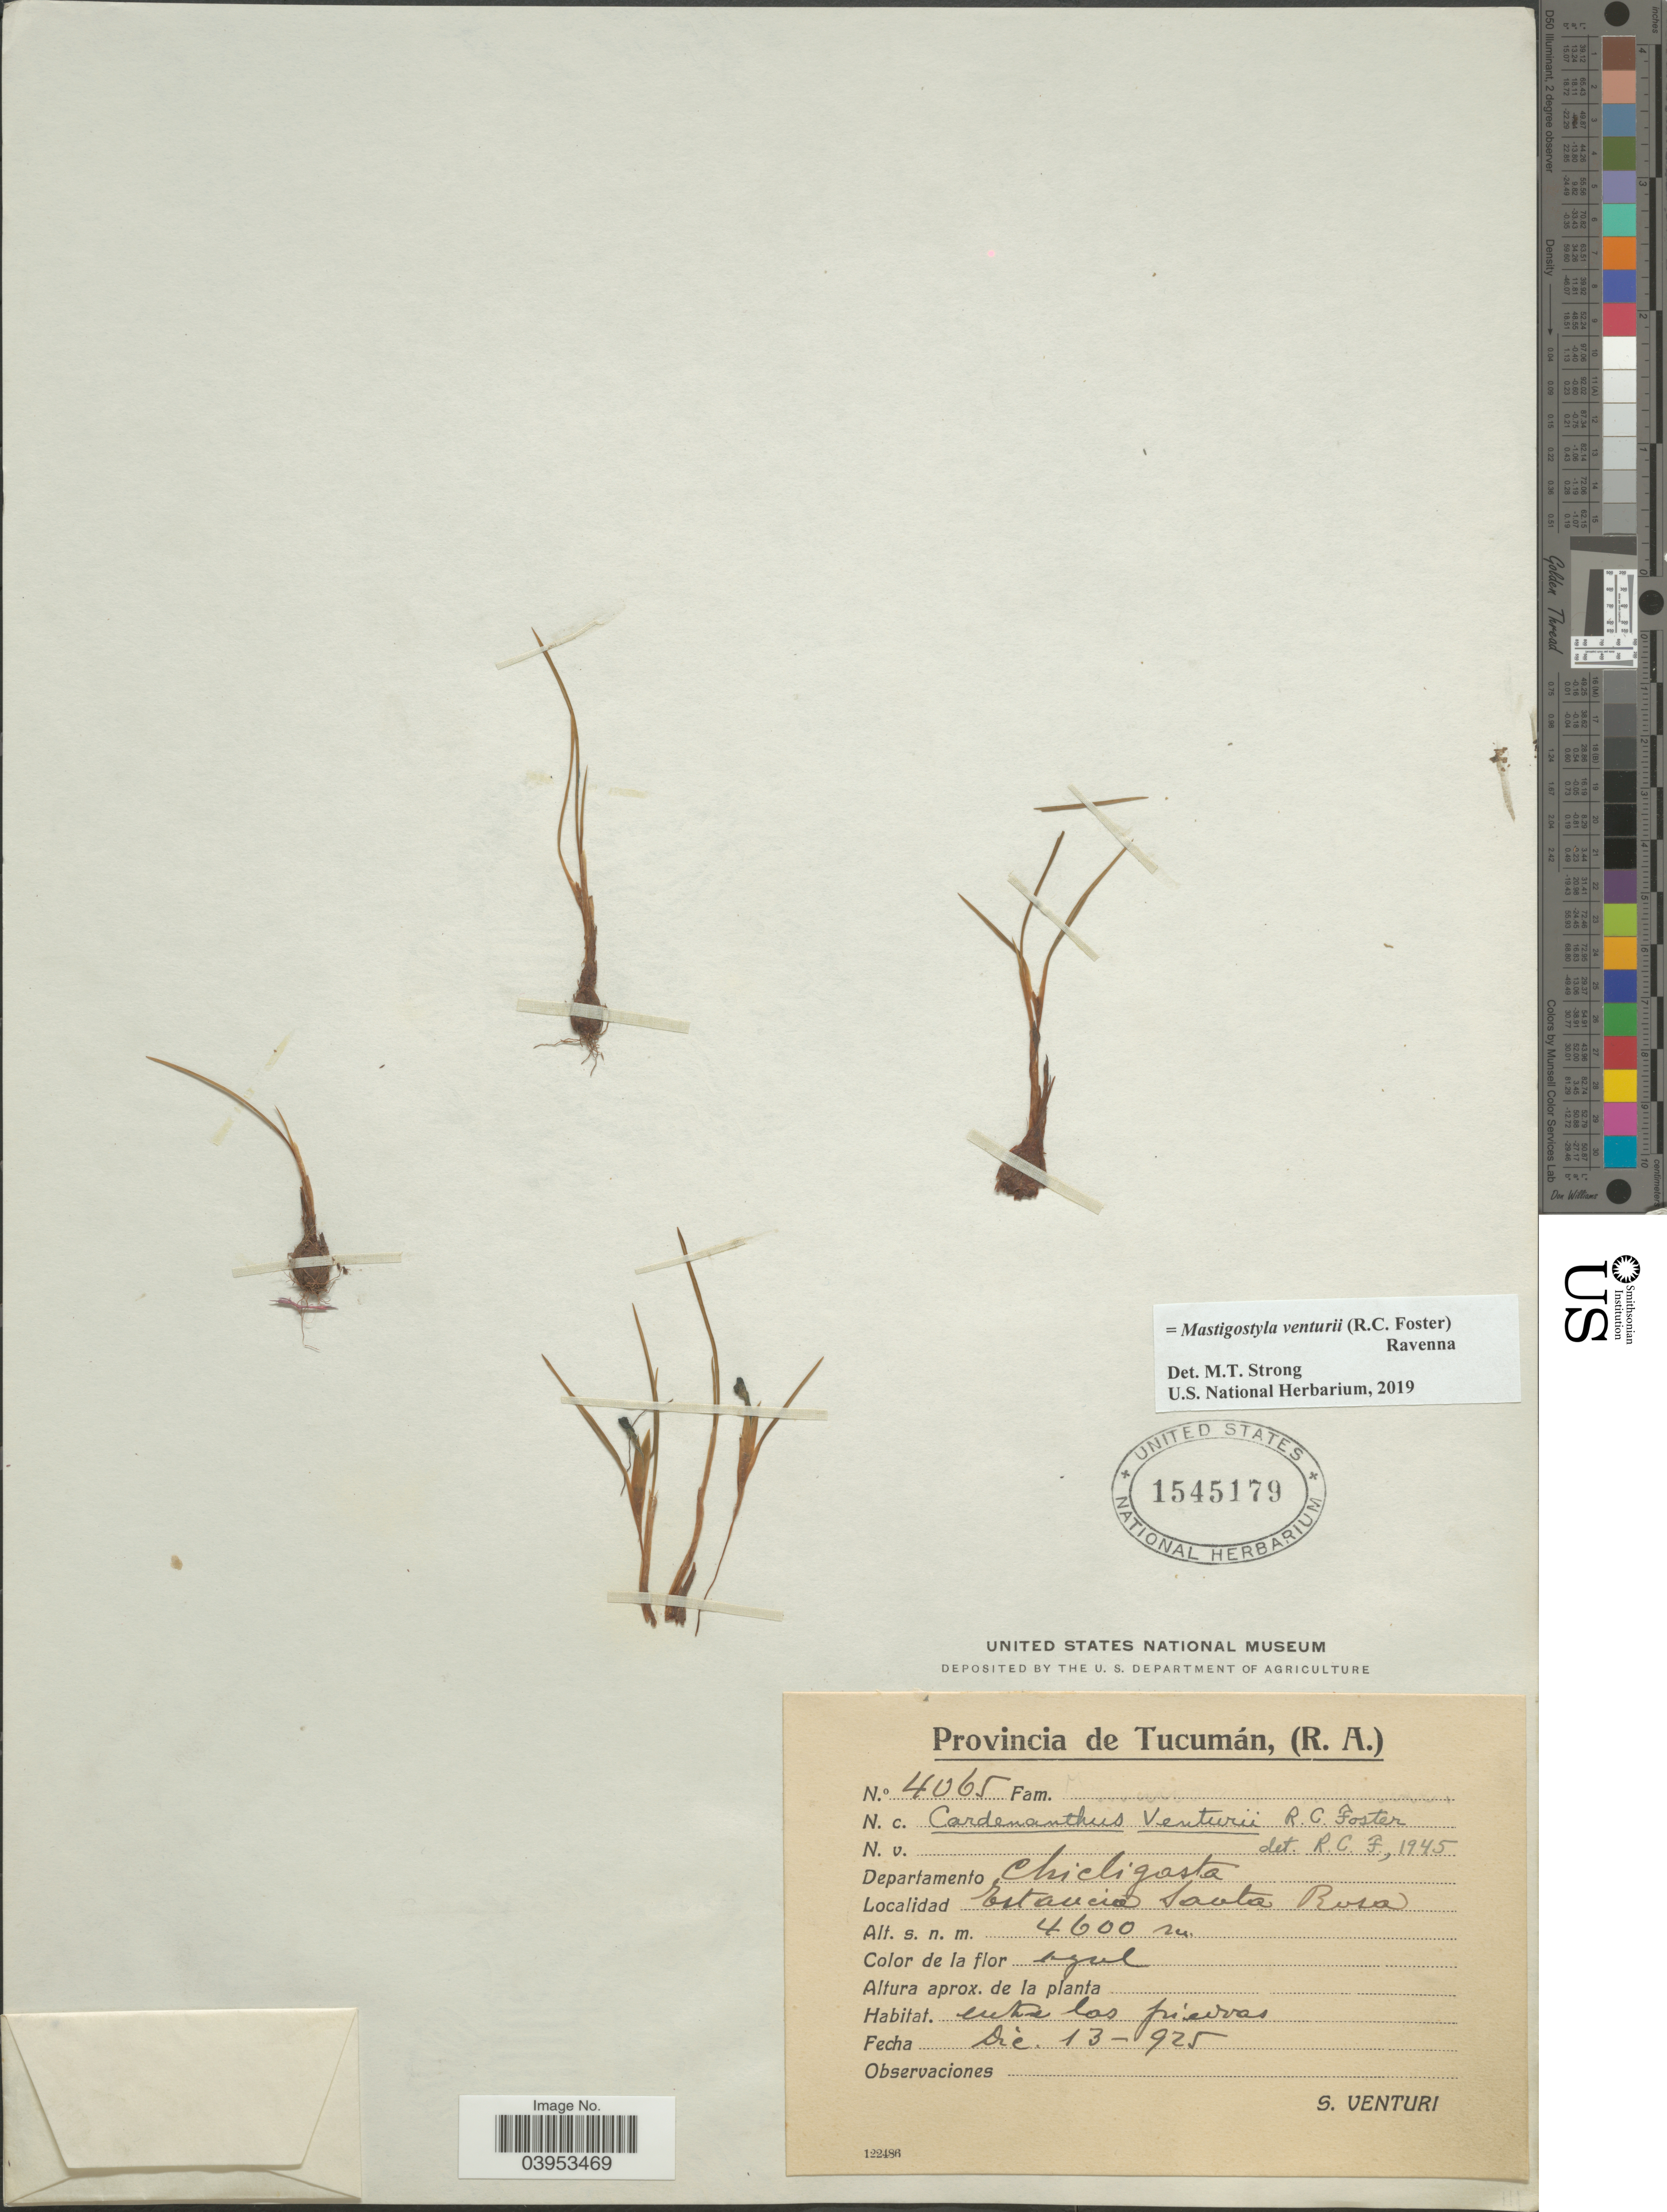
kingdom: Plantae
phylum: Tracheophyta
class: Liliopsida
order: Asparagales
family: Iridaceae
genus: Mastigostyla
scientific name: Mastigostyla venturii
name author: (R.C. Foster) Ravenna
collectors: S. Venturi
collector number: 4065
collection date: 1925-12-13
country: Argentina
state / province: Tucuman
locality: Departamento Chicligasta. Estancia Santa Rosa.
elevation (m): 4600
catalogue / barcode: US 1545179